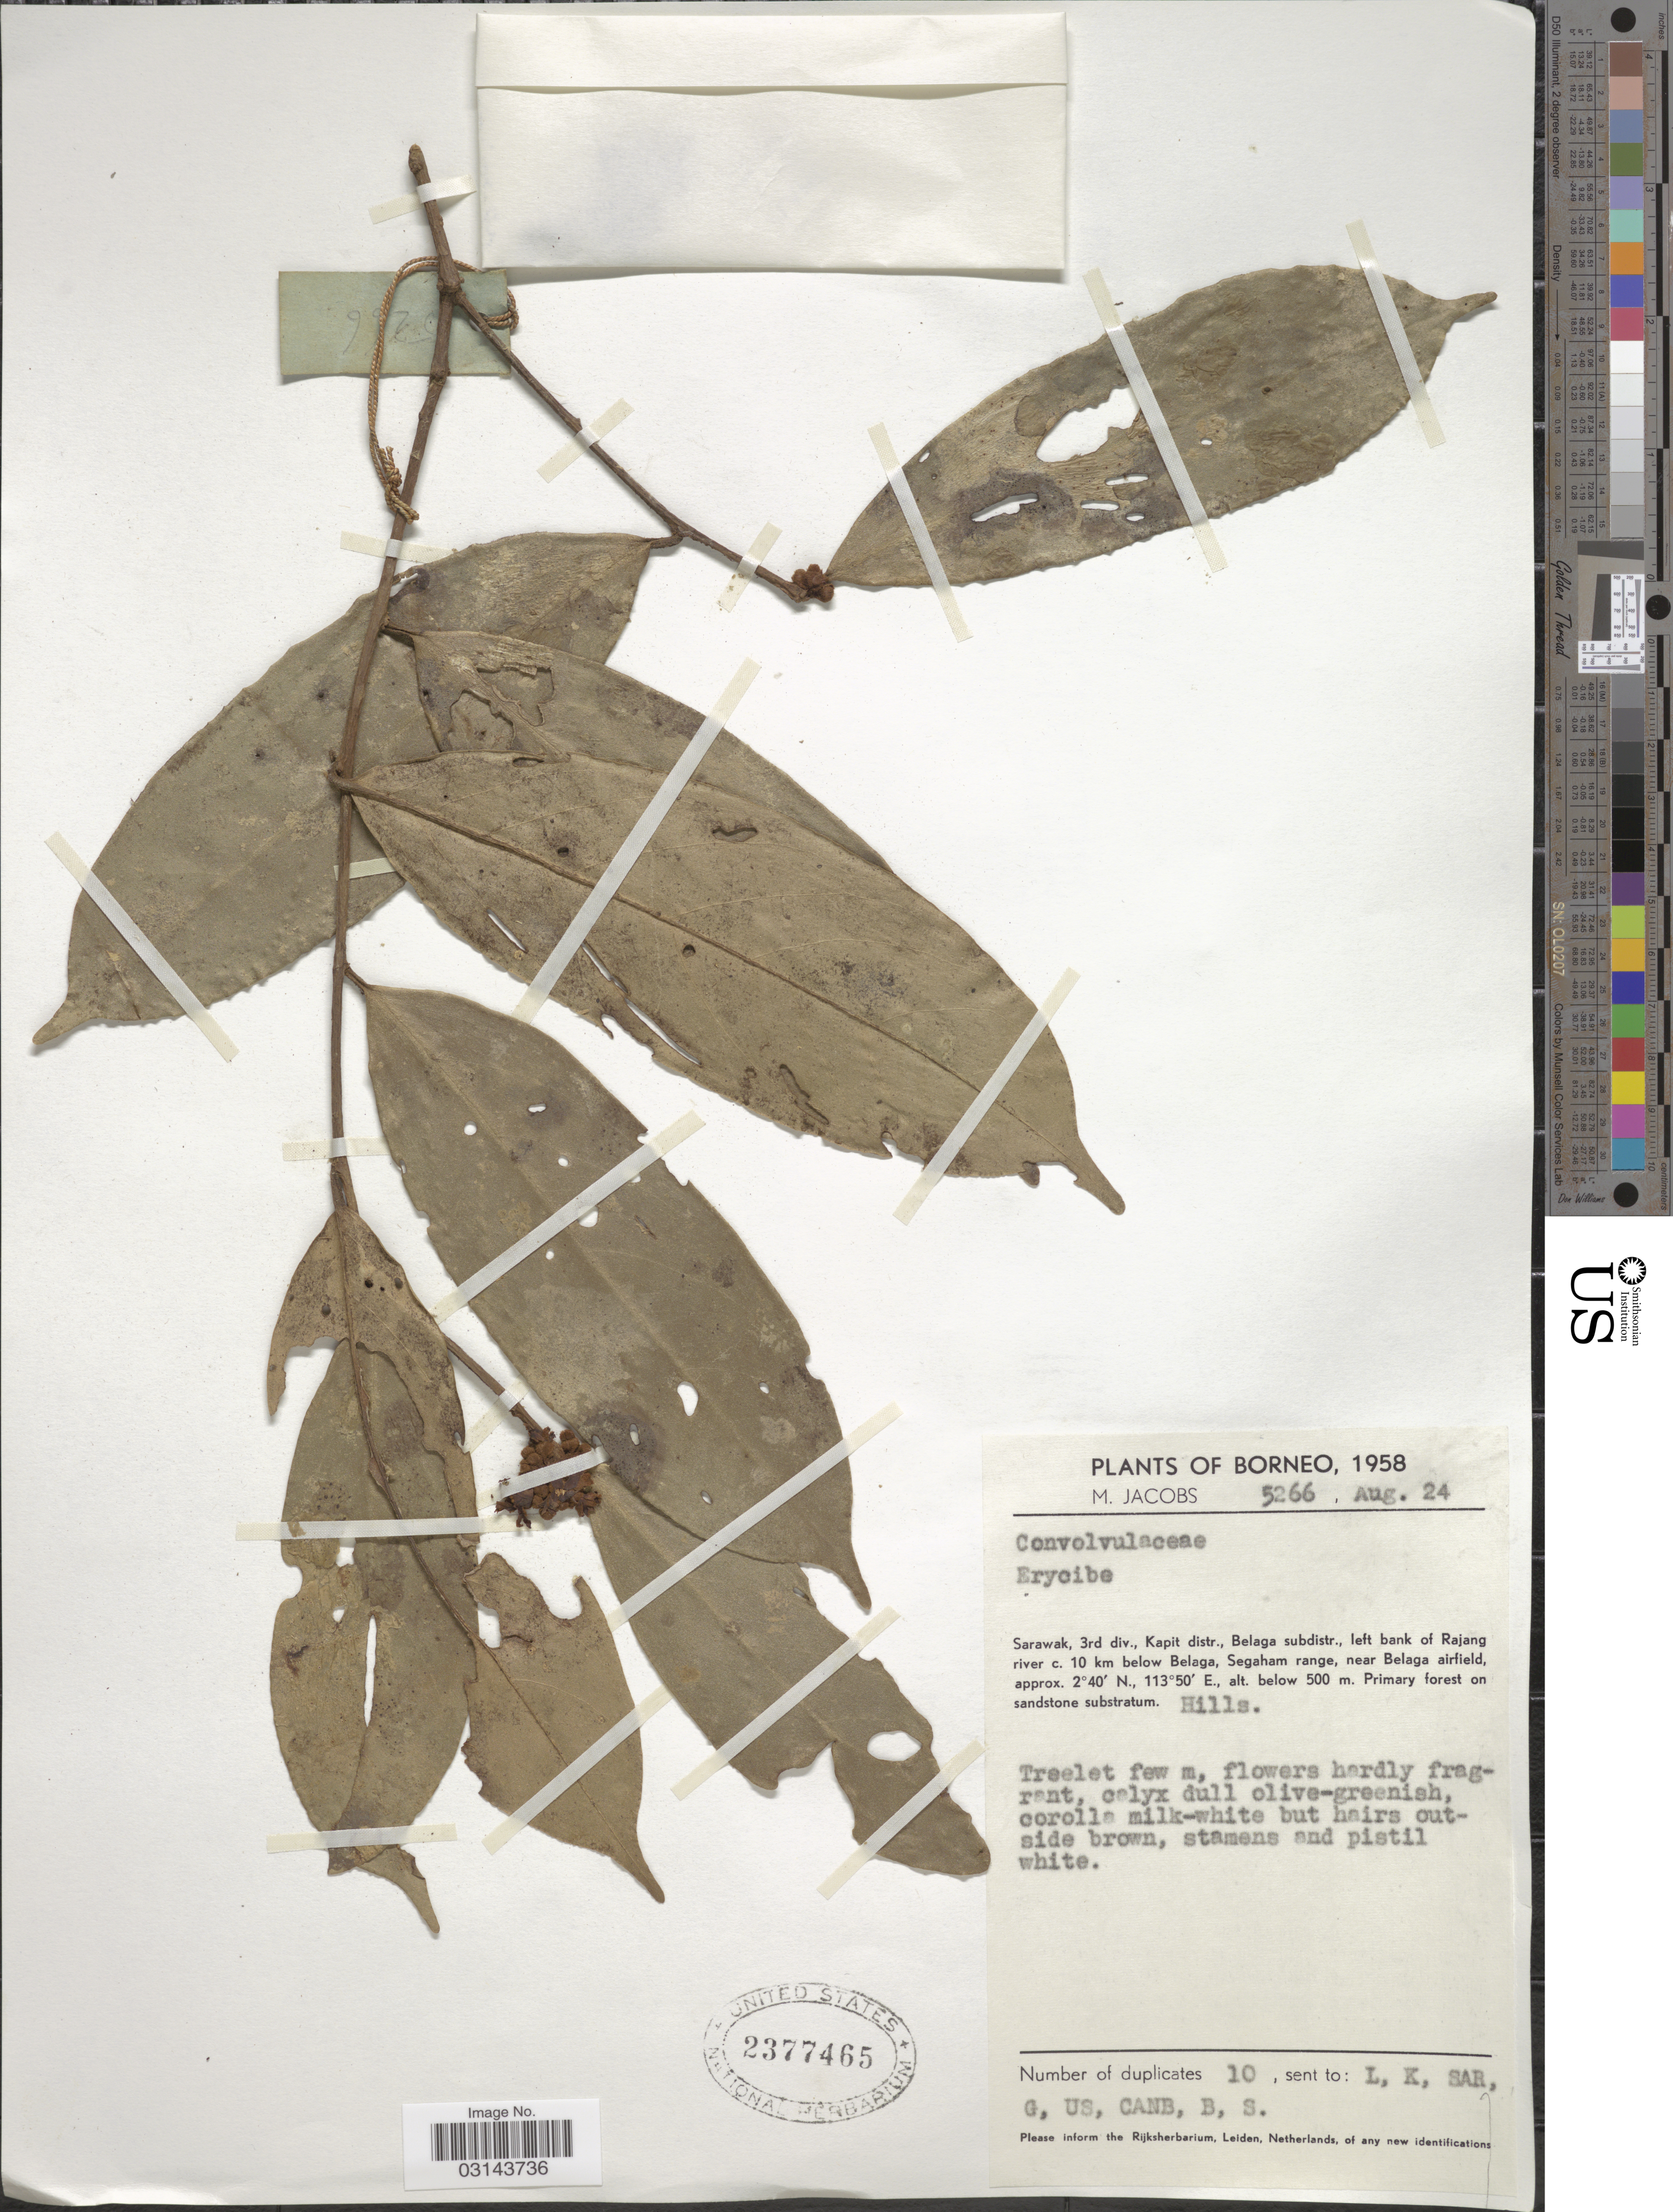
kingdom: Plantae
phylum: Tracheophyta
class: Magnoliopsida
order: Solanales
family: Convolvulaceae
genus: Erycibe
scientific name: Erycibe sp.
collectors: M. Jacobs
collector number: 5266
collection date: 1958-08-24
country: Malaysia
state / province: Sarawak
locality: Borneo. Sarawak, 3rd div., Kapit distr., Belaga subdistr., left bank of Rajang river c. 10 km below Belaga, Segaham range, near Belaga airfield.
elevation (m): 500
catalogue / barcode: US 2377465